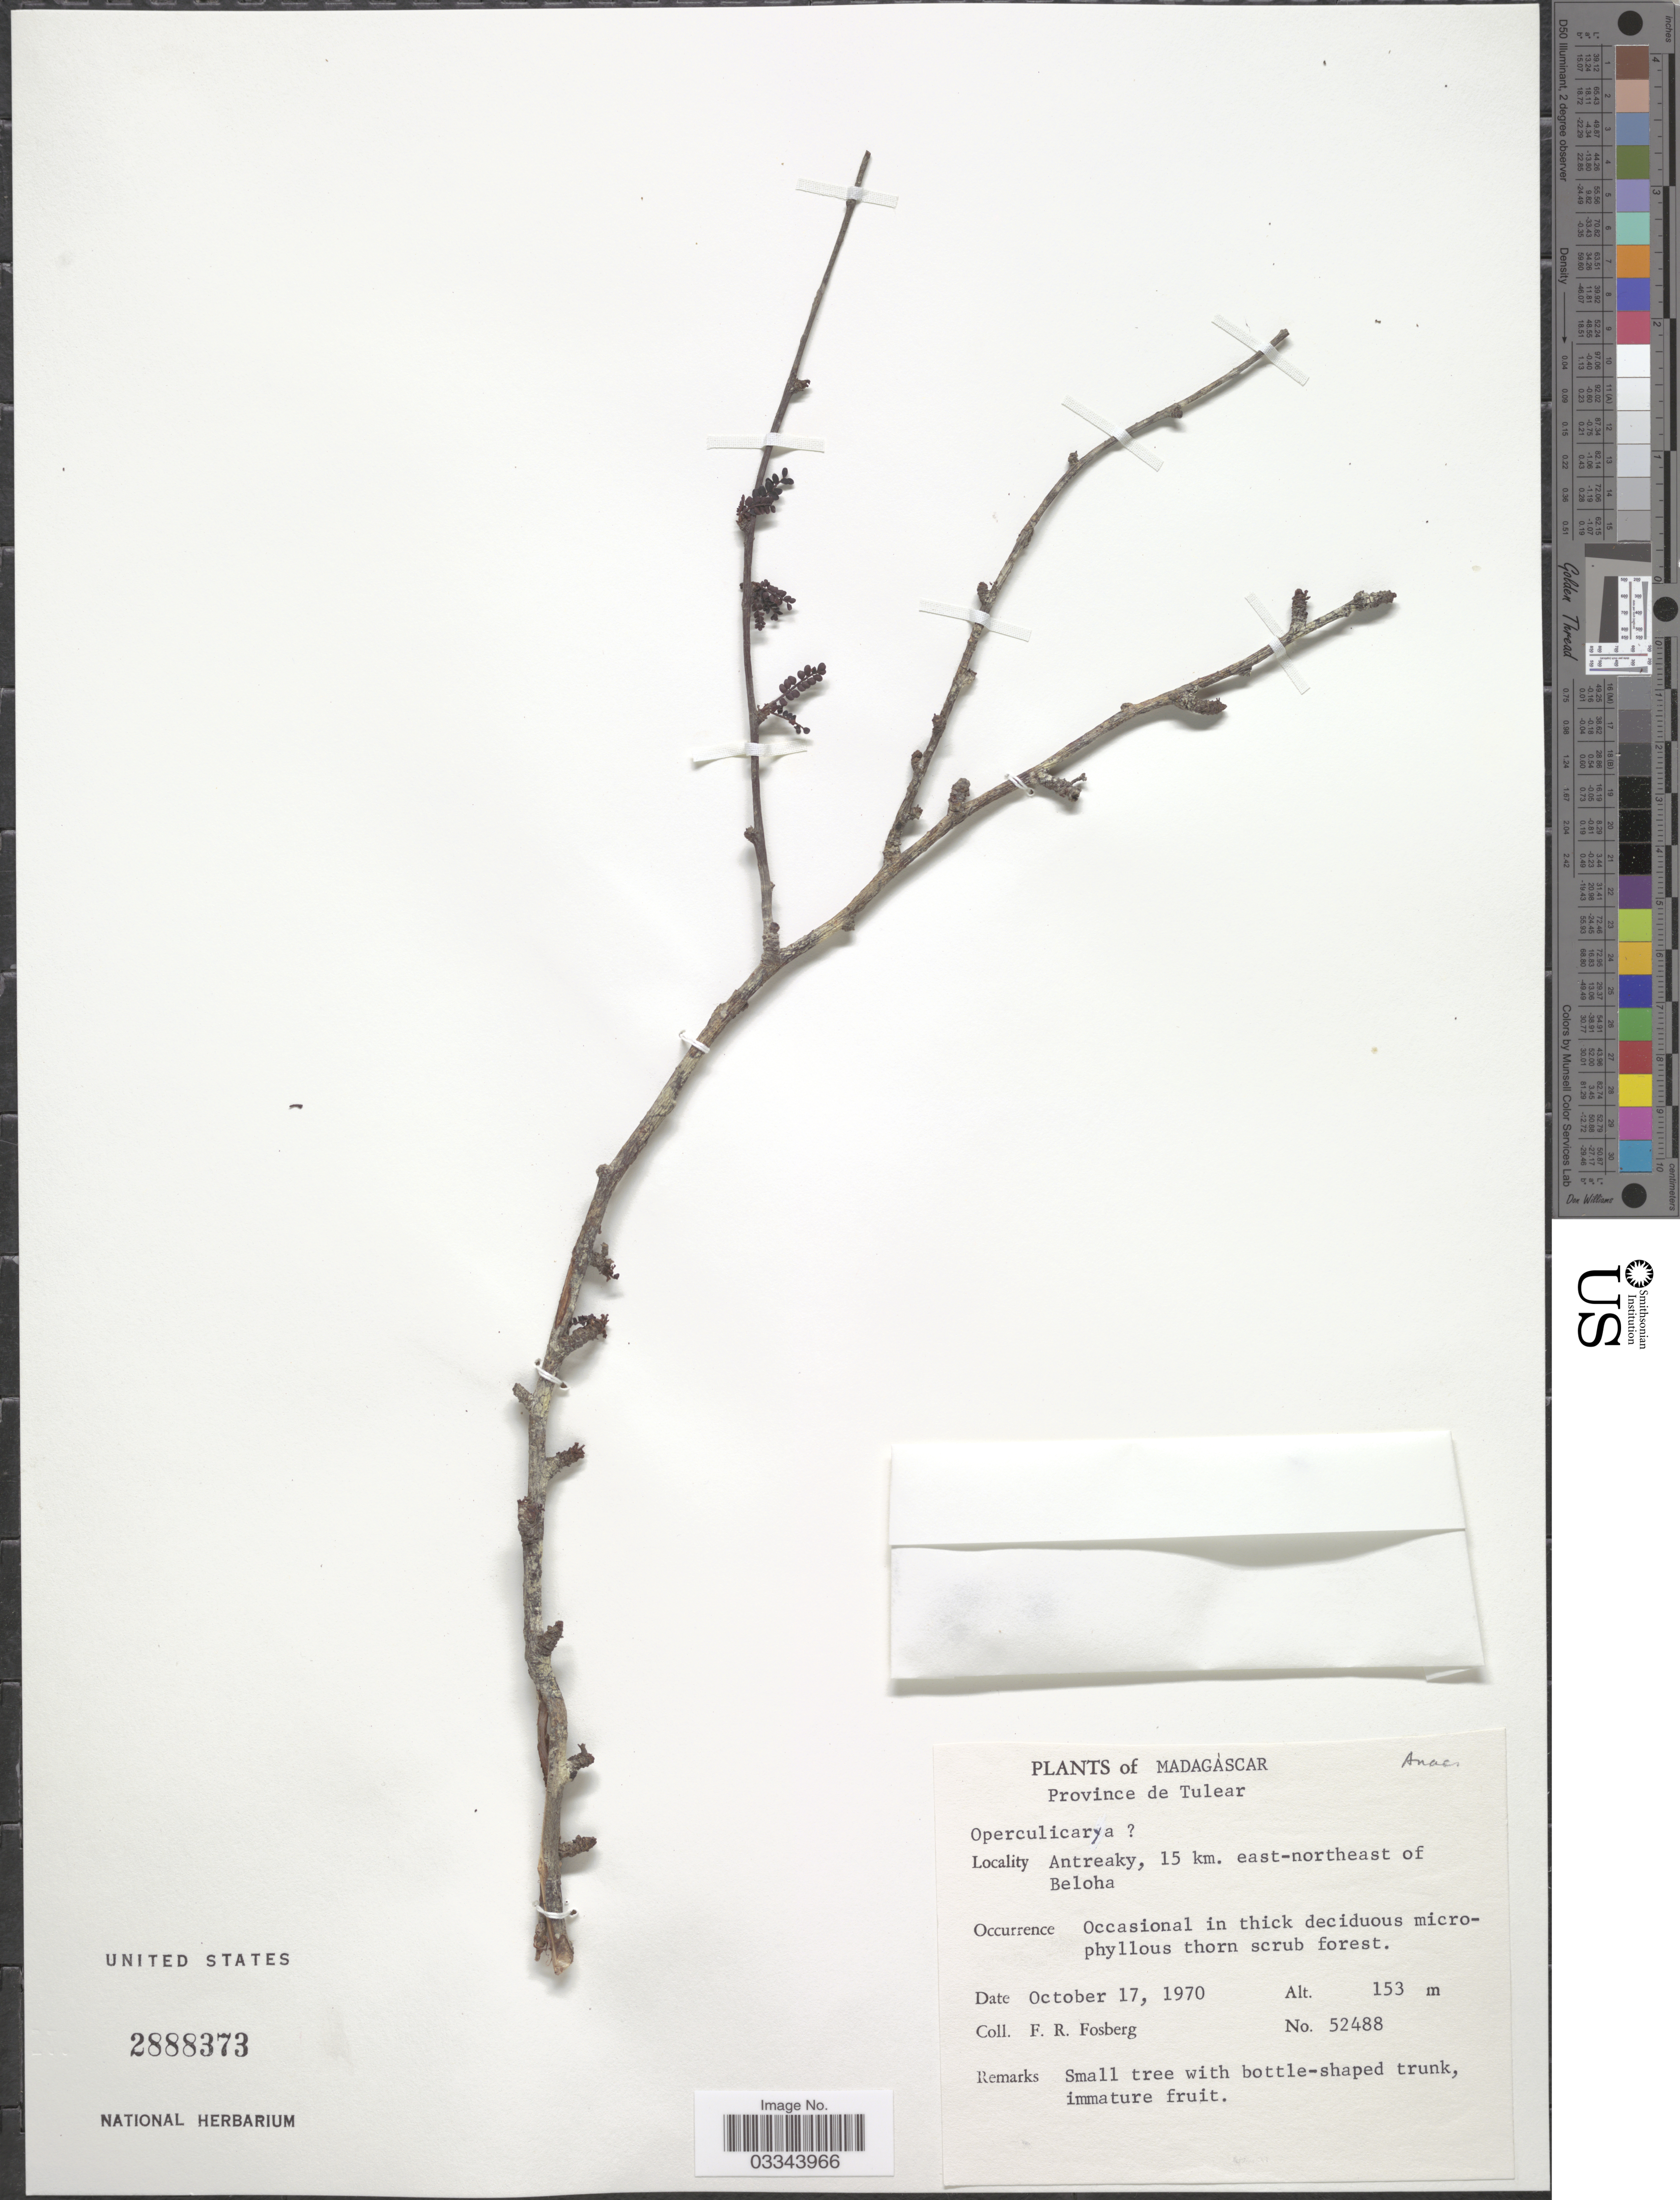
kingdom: Plantae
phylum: Tracheophyta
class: Magnoliopsida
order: Sapindales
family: Anacardiaceae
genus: Operculicarya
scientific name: Operculicarya sp.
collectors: F. R. Fosberg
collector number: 52488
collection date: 1970-10-17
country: Madagascar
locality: Province de Tulear, Antreaky, 15 km. east-northeast of Beloha.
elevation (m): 153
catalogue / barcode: US 2888373